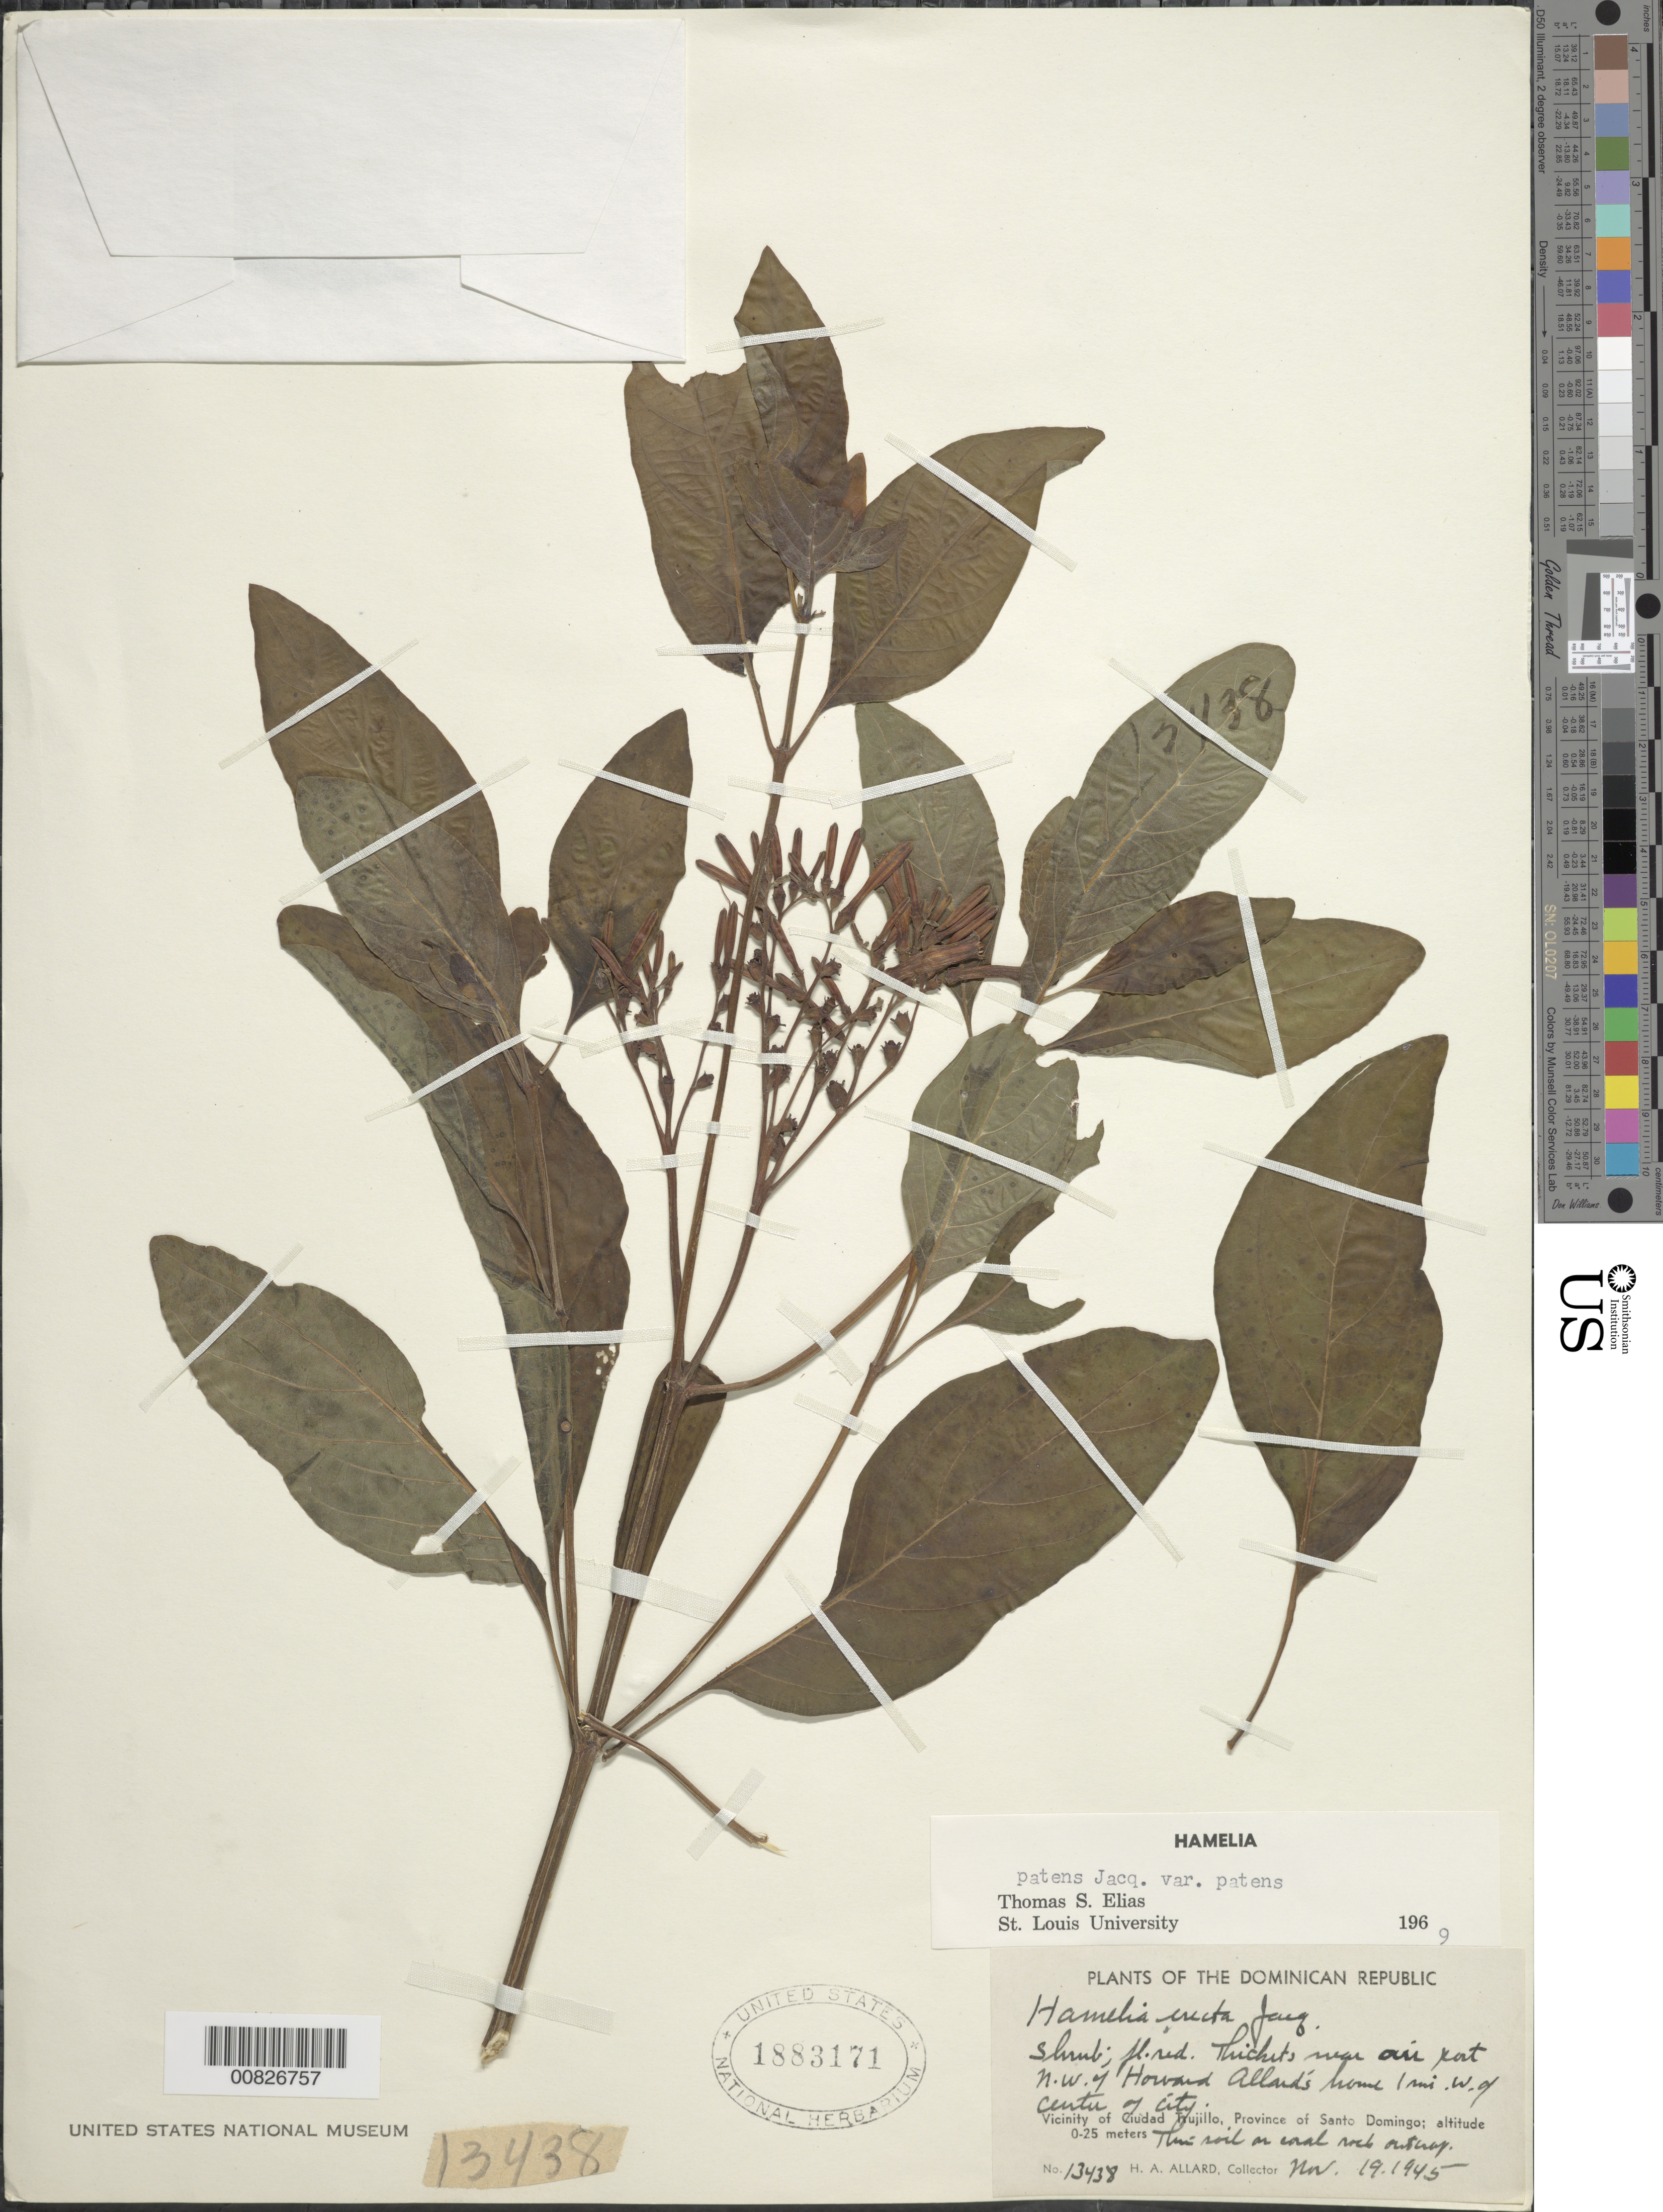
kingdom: Plantae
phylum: Tracheophyta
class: Magnoliopsida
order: Gentianales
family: Rubiaceae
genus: Hamelia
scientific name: Hamelia patens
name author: Jacq.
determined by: Elias, T. S.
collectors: H. A. Allard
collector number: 13438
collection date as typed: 19 Nov 1945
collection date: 1945-11-19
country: Dominican Republic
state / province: Distrito Nacional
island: Hispaniola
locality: Santo Domingo City, NW of Howard Allard's home, 1 mile W of center of city, near airport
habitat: Thickets on thin soil on coral rock outcrop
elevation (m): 0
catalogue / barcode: US 1883171